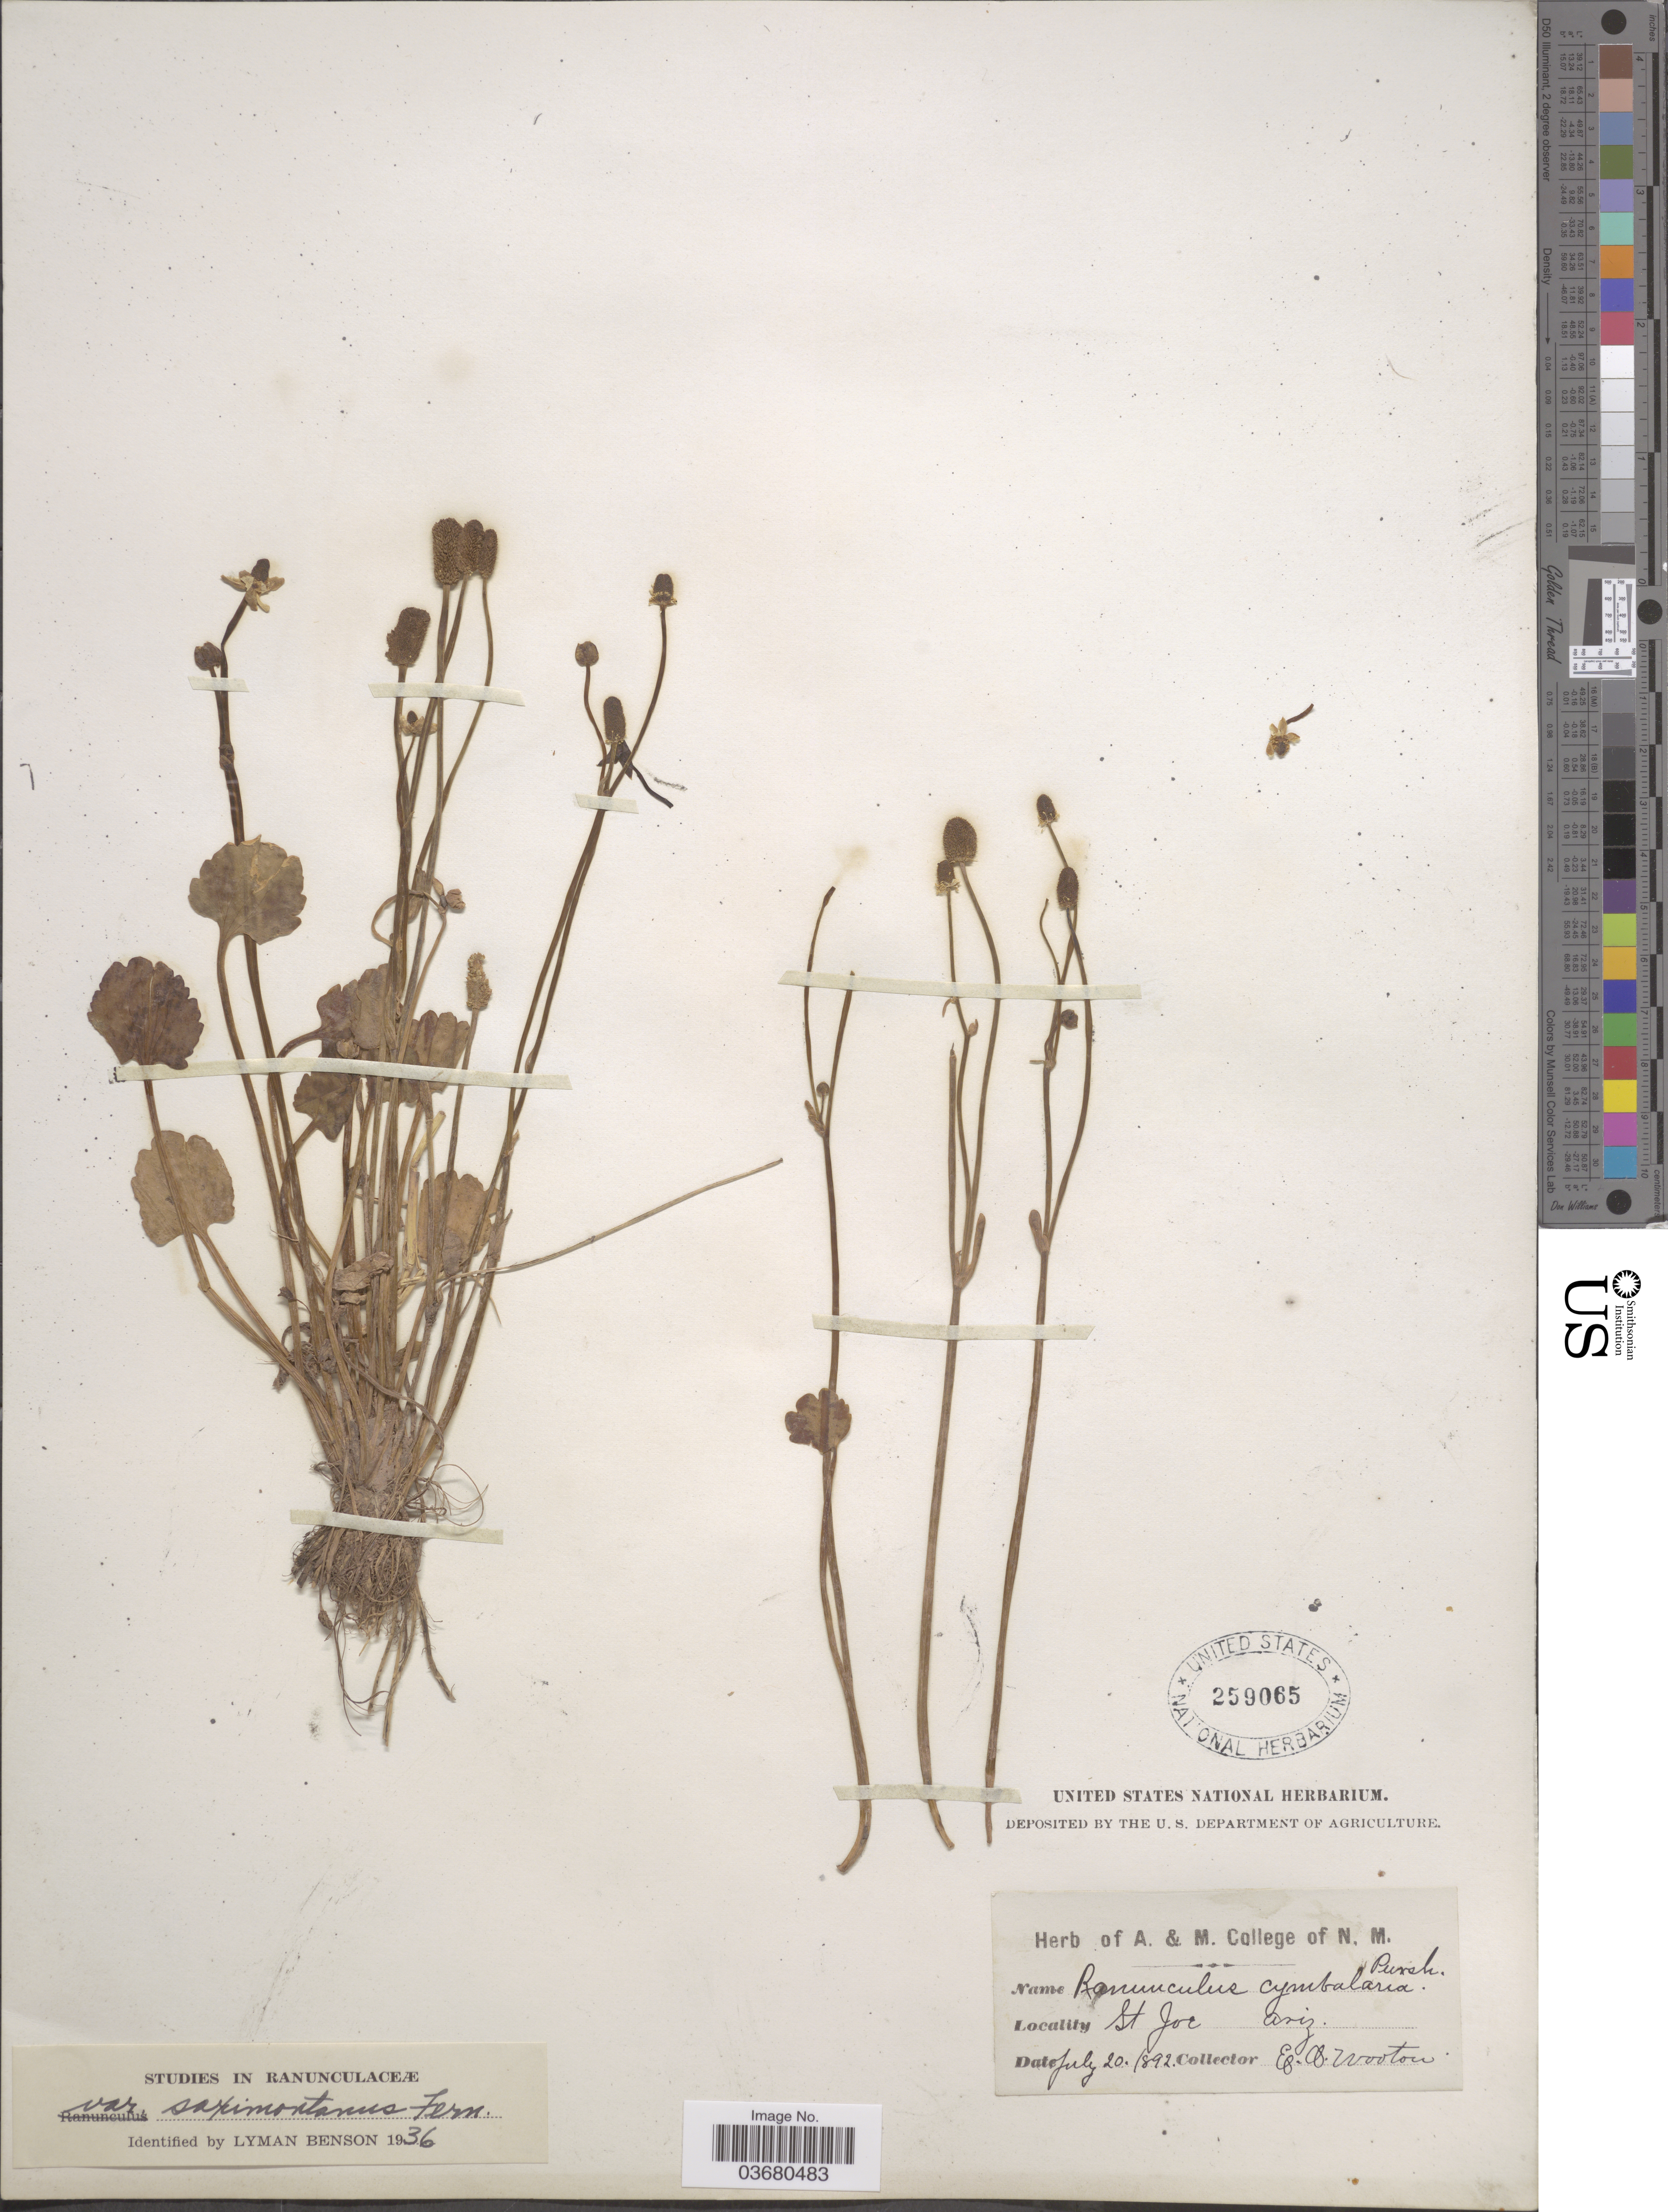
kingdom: Plantae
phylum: Tracheophyta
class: Magnoliopsida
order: Ranunculales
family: Ranunculaceae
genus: Halerpestes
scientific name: Halerpestes cymbalaria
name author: (Pursh) Greene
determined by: Strong, M. T., (US), Smithsonian Institution - National Museum of Natural History (UNITED STATES)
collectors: E. O. Wooton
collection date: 1892-07-20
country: United States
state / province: Arizona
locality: St. Joe.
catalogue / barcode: US 259065